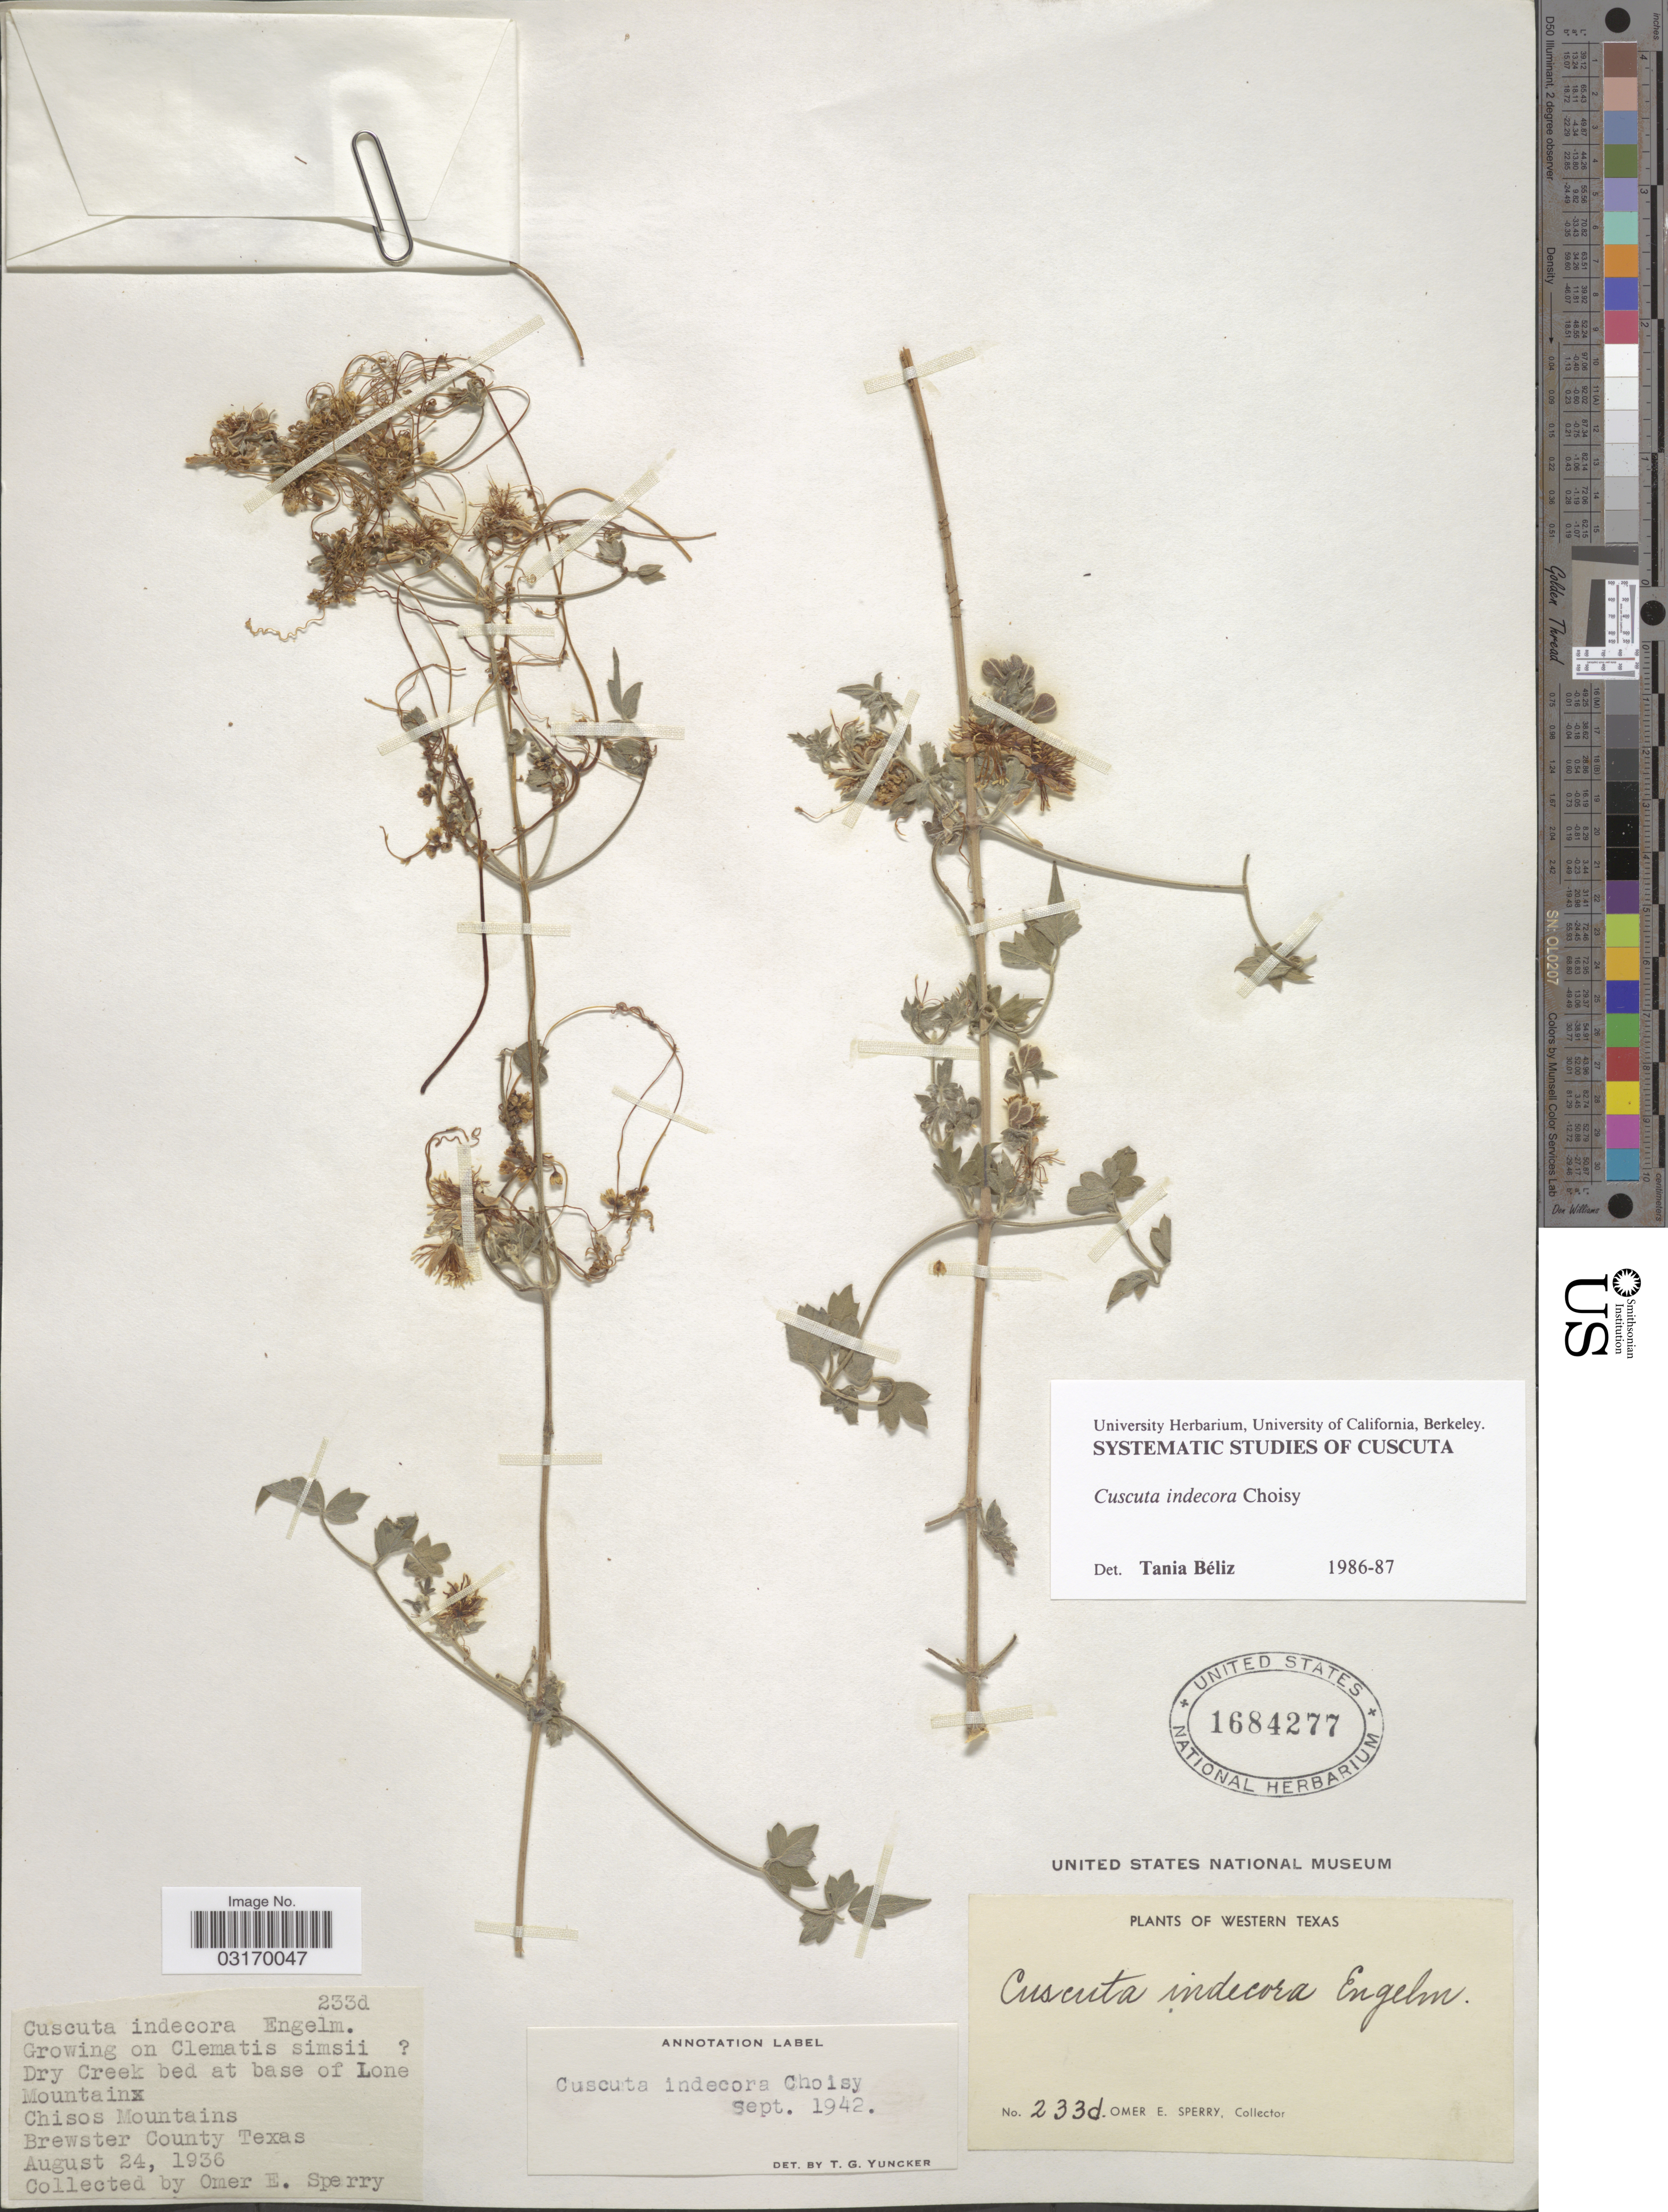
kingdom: Plantae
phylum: Tracheophyta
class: Magnoliopsida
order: Solanales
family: Convolvulaceae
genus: Cuscuta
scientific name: Cuscuta indecora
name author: Choisy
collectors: O. E. Sperry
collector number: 233d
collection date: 1936-08-24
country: United States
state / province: Texas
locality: Western Texas. Dry Creek Bed at base of Lone Mountain. Chisos Mountains. Brewster County.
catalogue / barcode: US 1684277